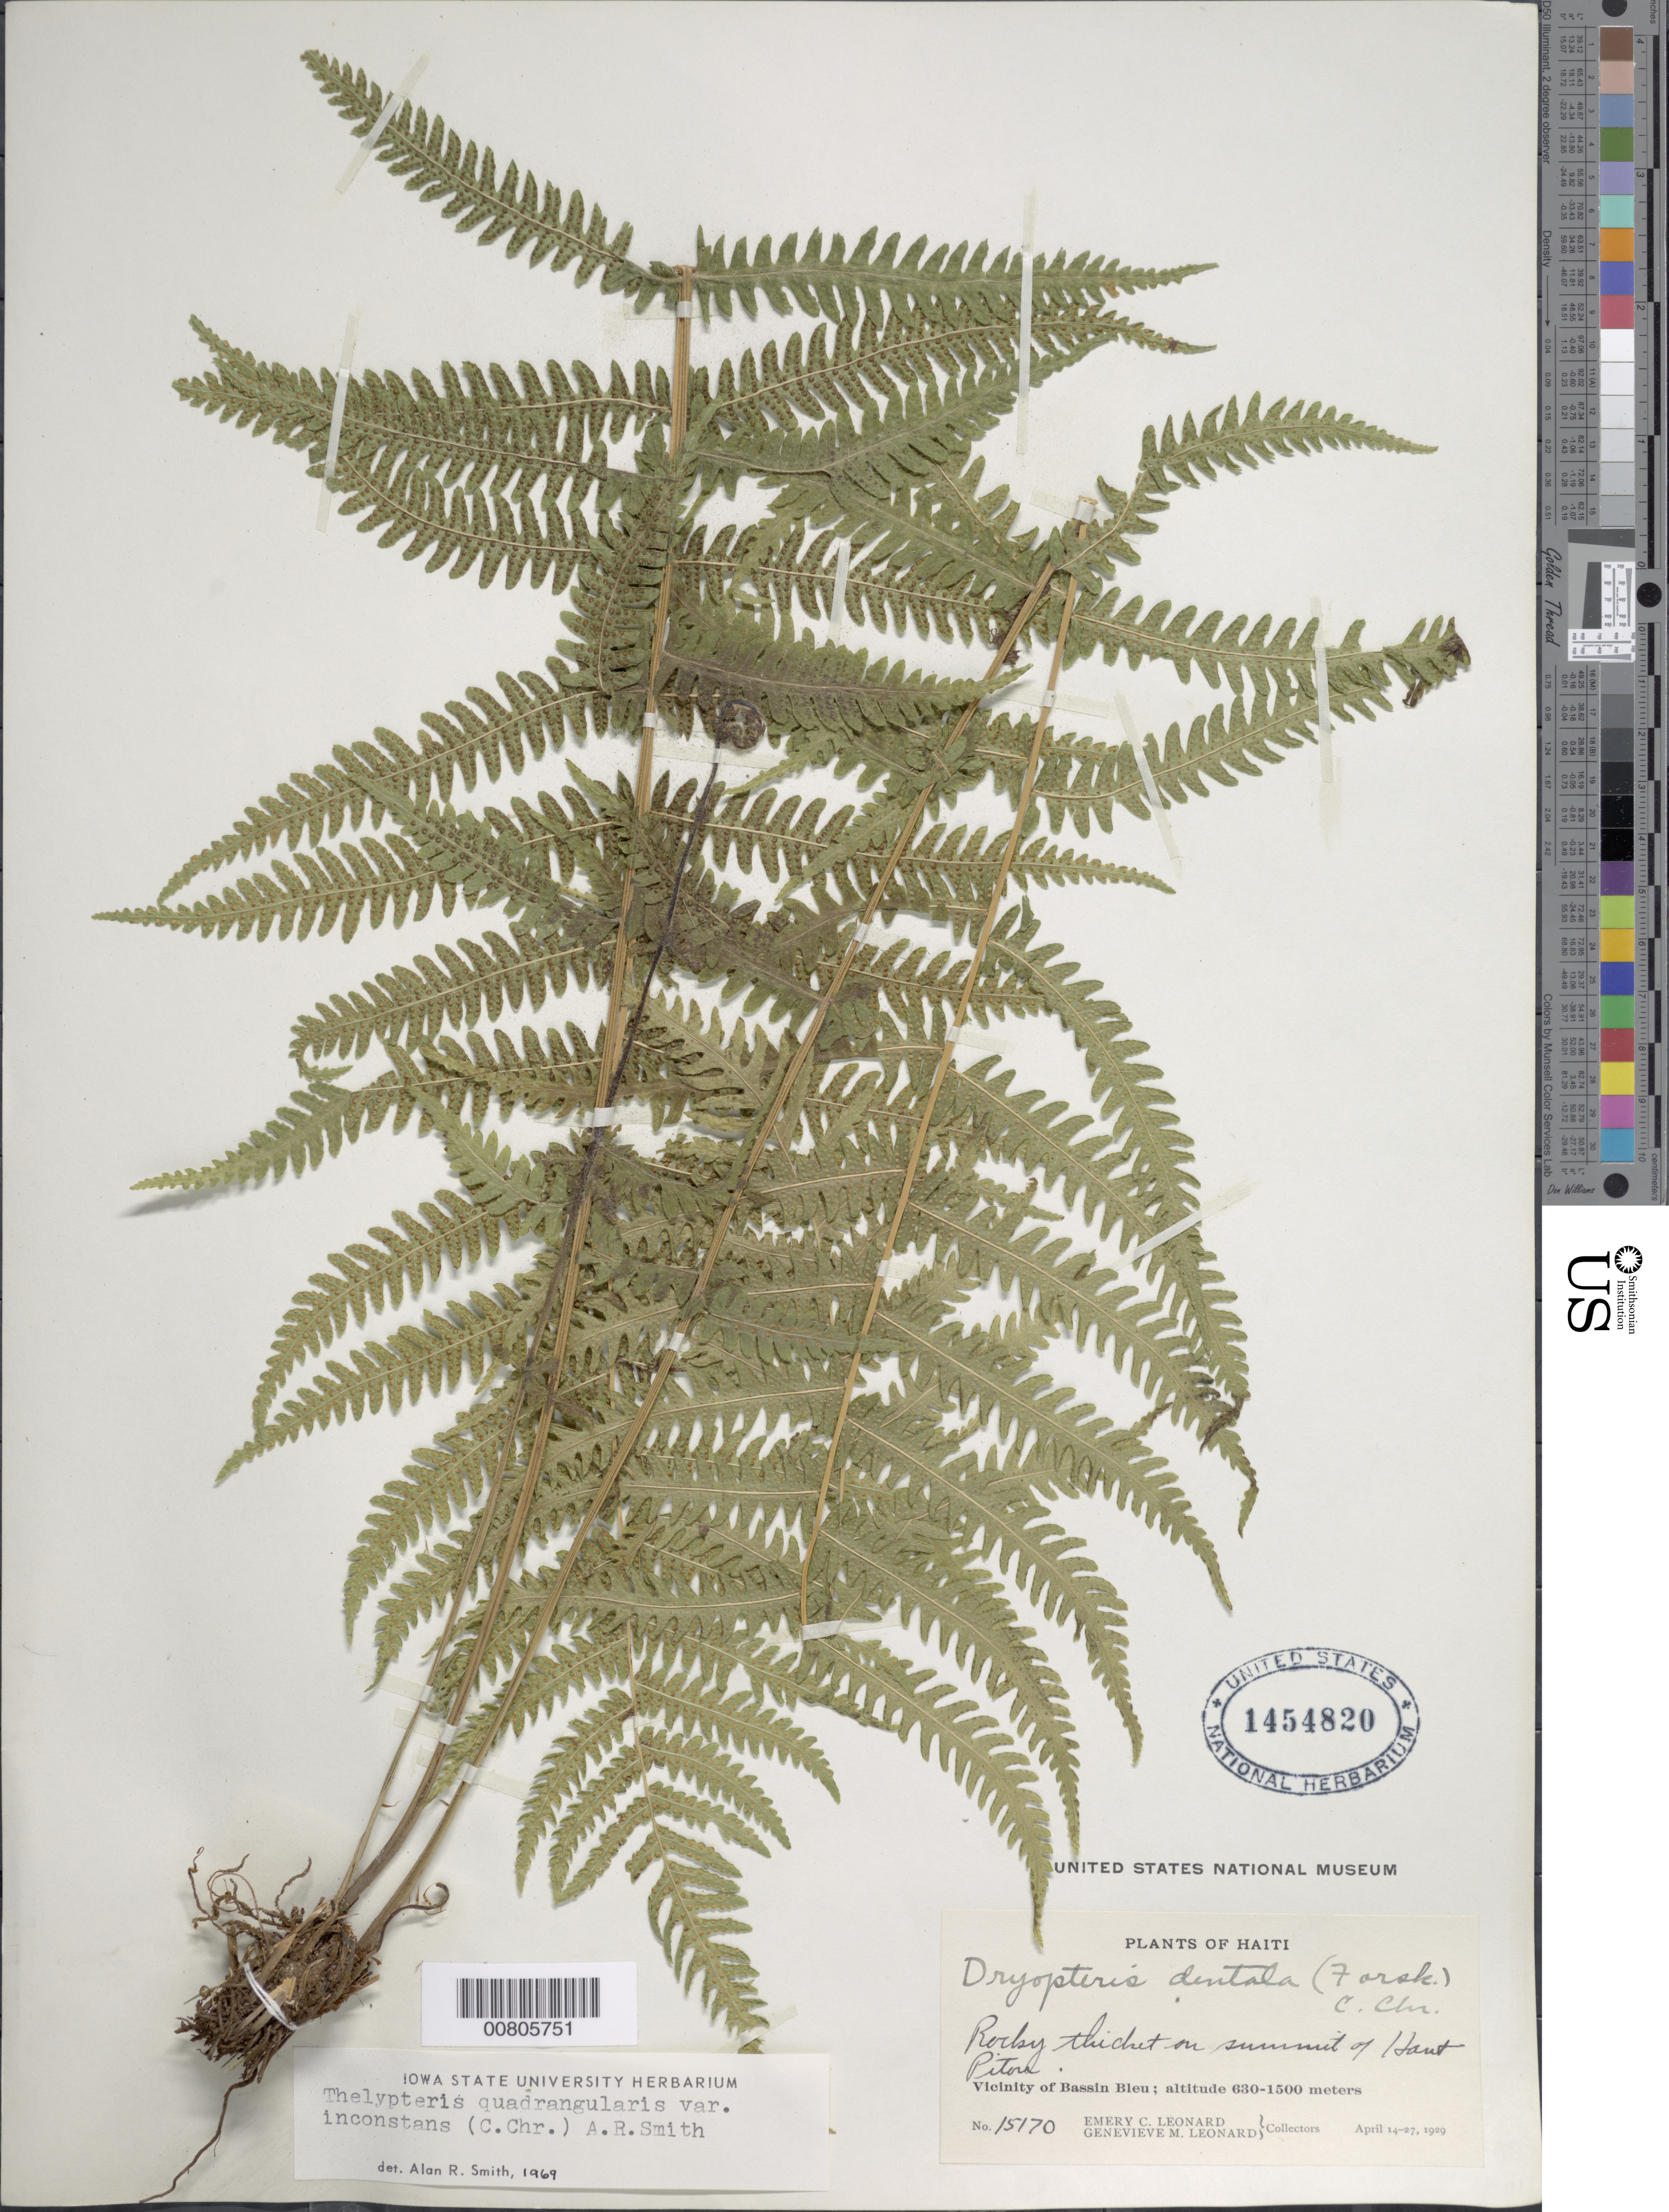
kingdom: Plantae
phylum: Tracheophyta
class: Polypodiopsida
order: Polypodiales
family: Thelypteridaceae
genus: Christella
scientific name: Christella hispidula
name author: (Decne.) Holttum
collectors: E. C. Leonard & G. M. Leonard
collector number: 15170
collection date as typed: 14 Apr 1929 to 27 Apr 1929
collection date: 1929-04-14/1929-04-27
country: Haiti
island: Hispaniola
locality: Bassin Bleu vicinity, summit of Haut Piton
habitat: Rocky thicket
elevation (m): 630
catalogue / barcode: US 1454820